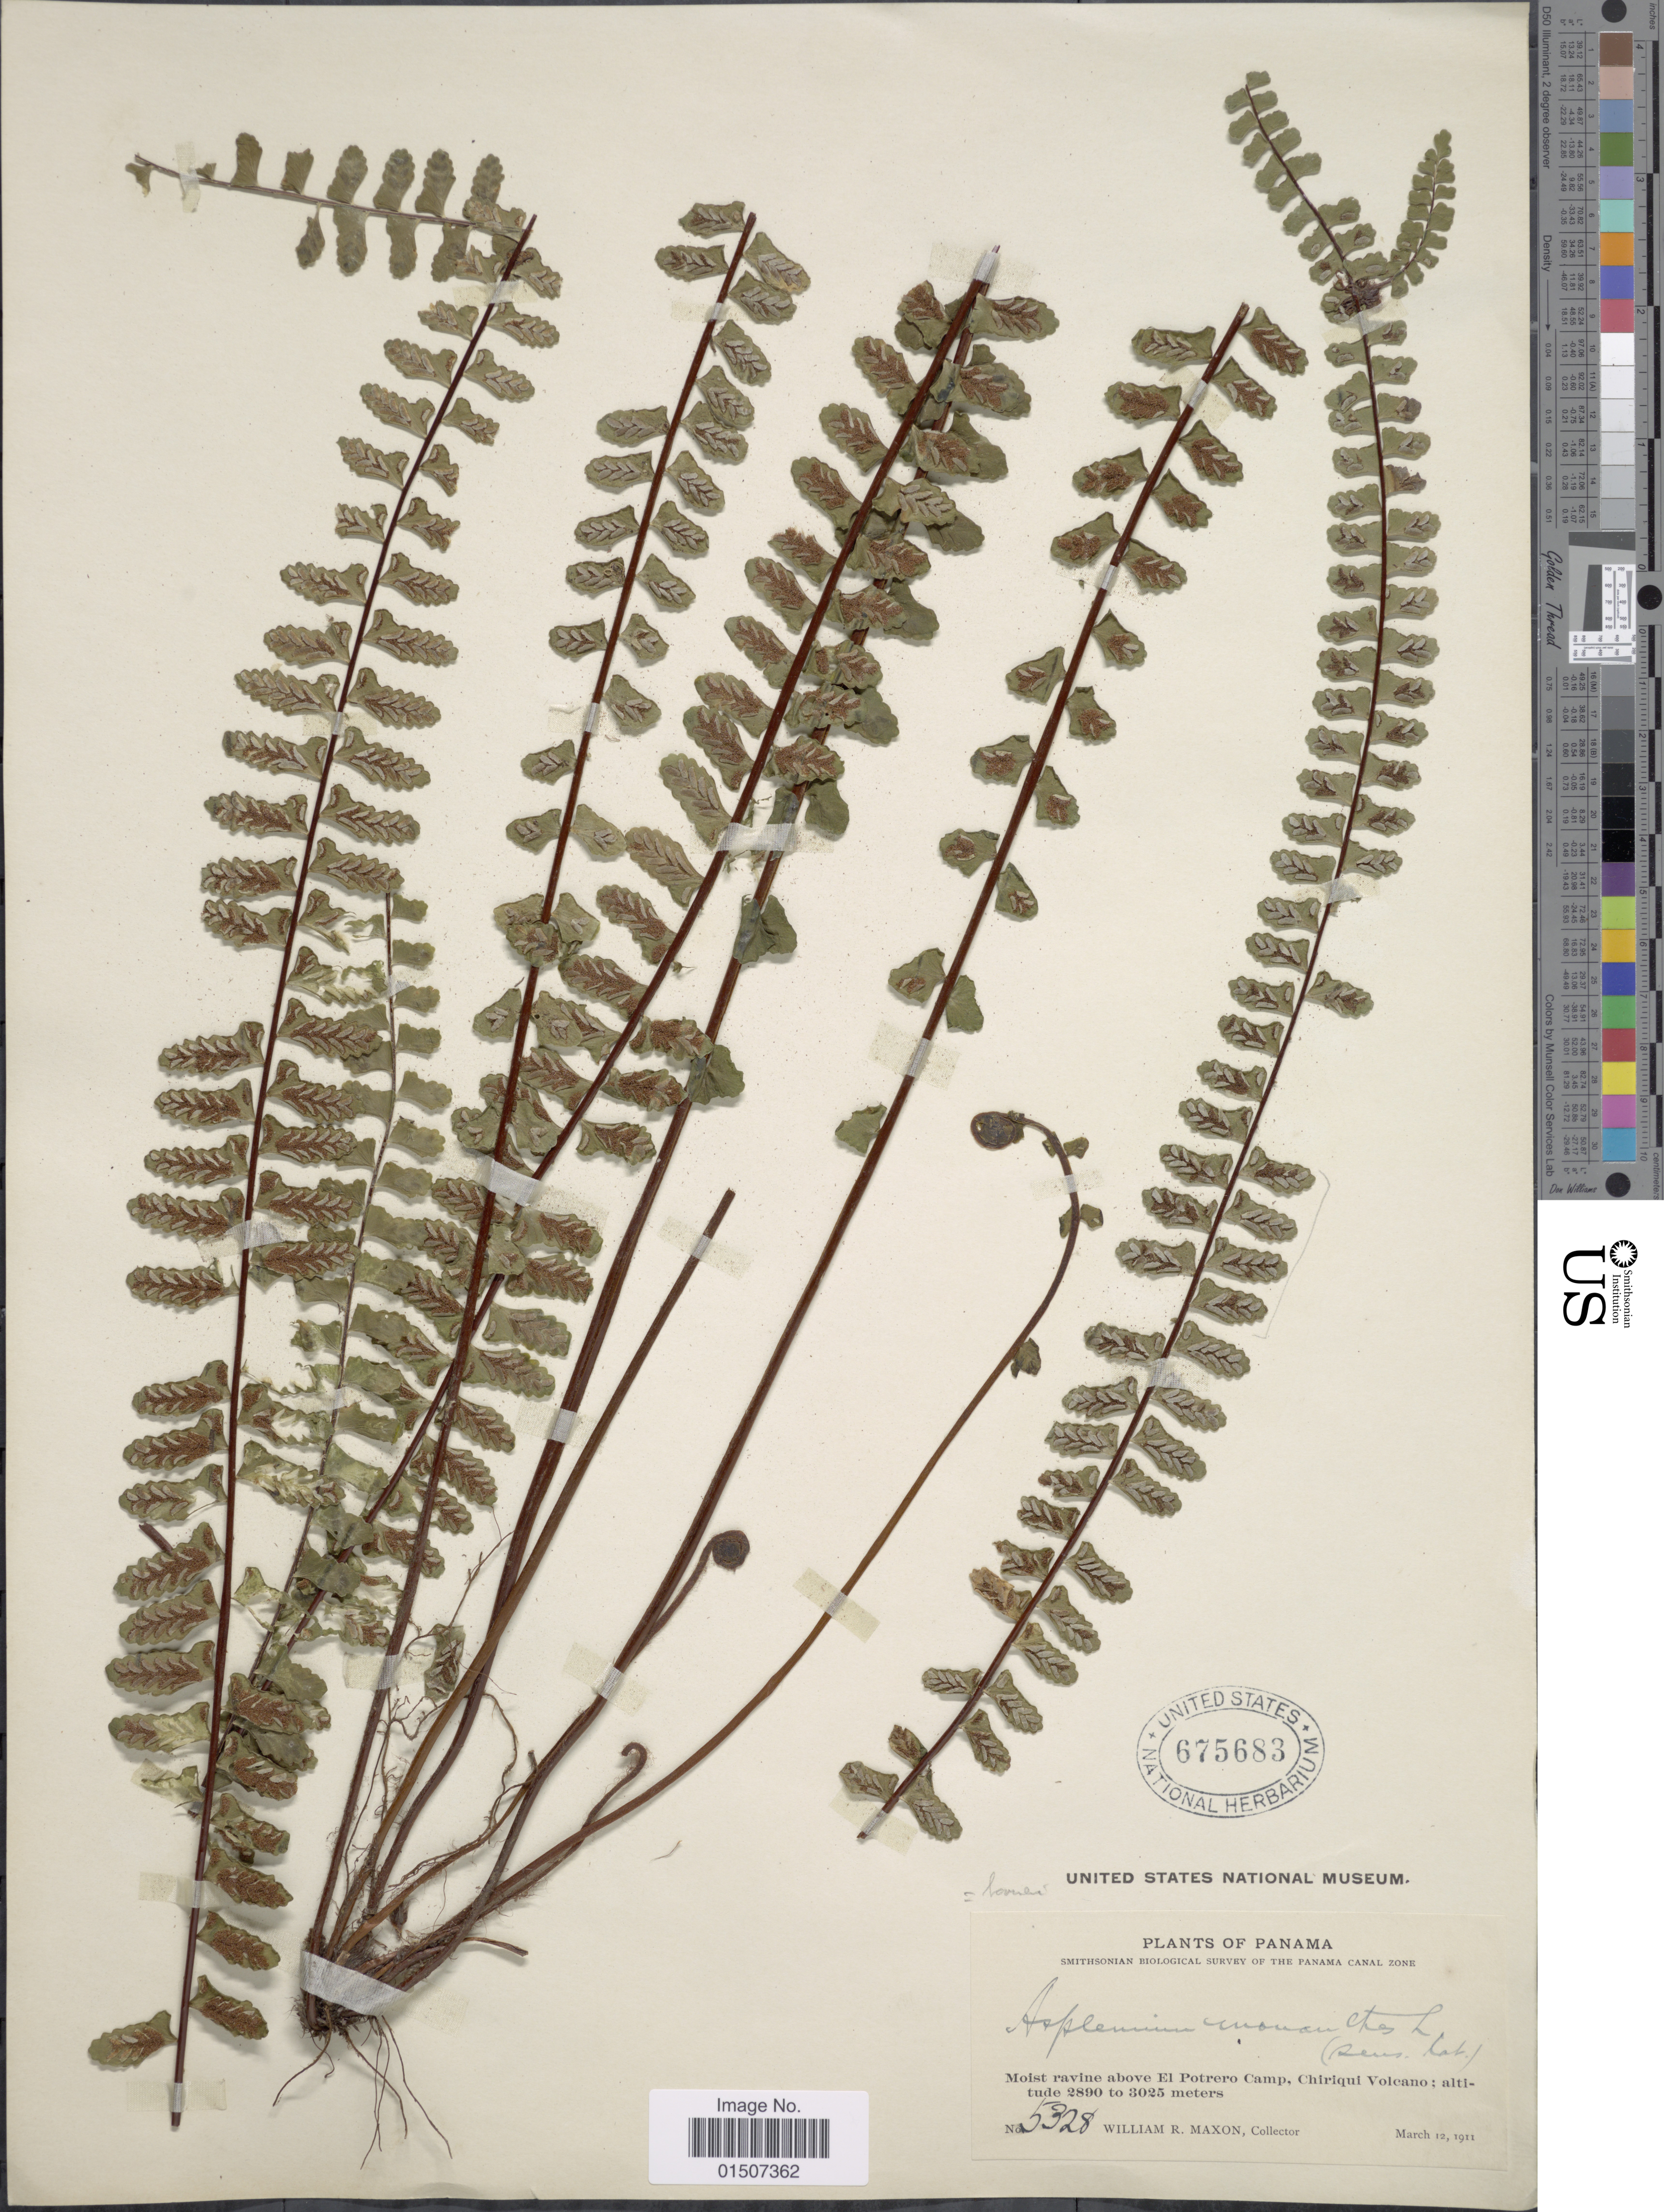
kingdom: Plantae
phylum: Tracheophyta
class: Polypodiopsida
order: Polypodiales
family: Aspleniaceae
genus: Asplenium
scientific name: Asplenium polyphyllum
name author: Bertol.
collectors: W. R. Maxon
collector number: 5328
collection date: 1911-03-12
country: Panama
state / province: Chiriqui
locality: Moist ravine above El Potrero Camp, Chiriqui Volcano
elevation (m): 2890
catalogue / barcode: US 675683